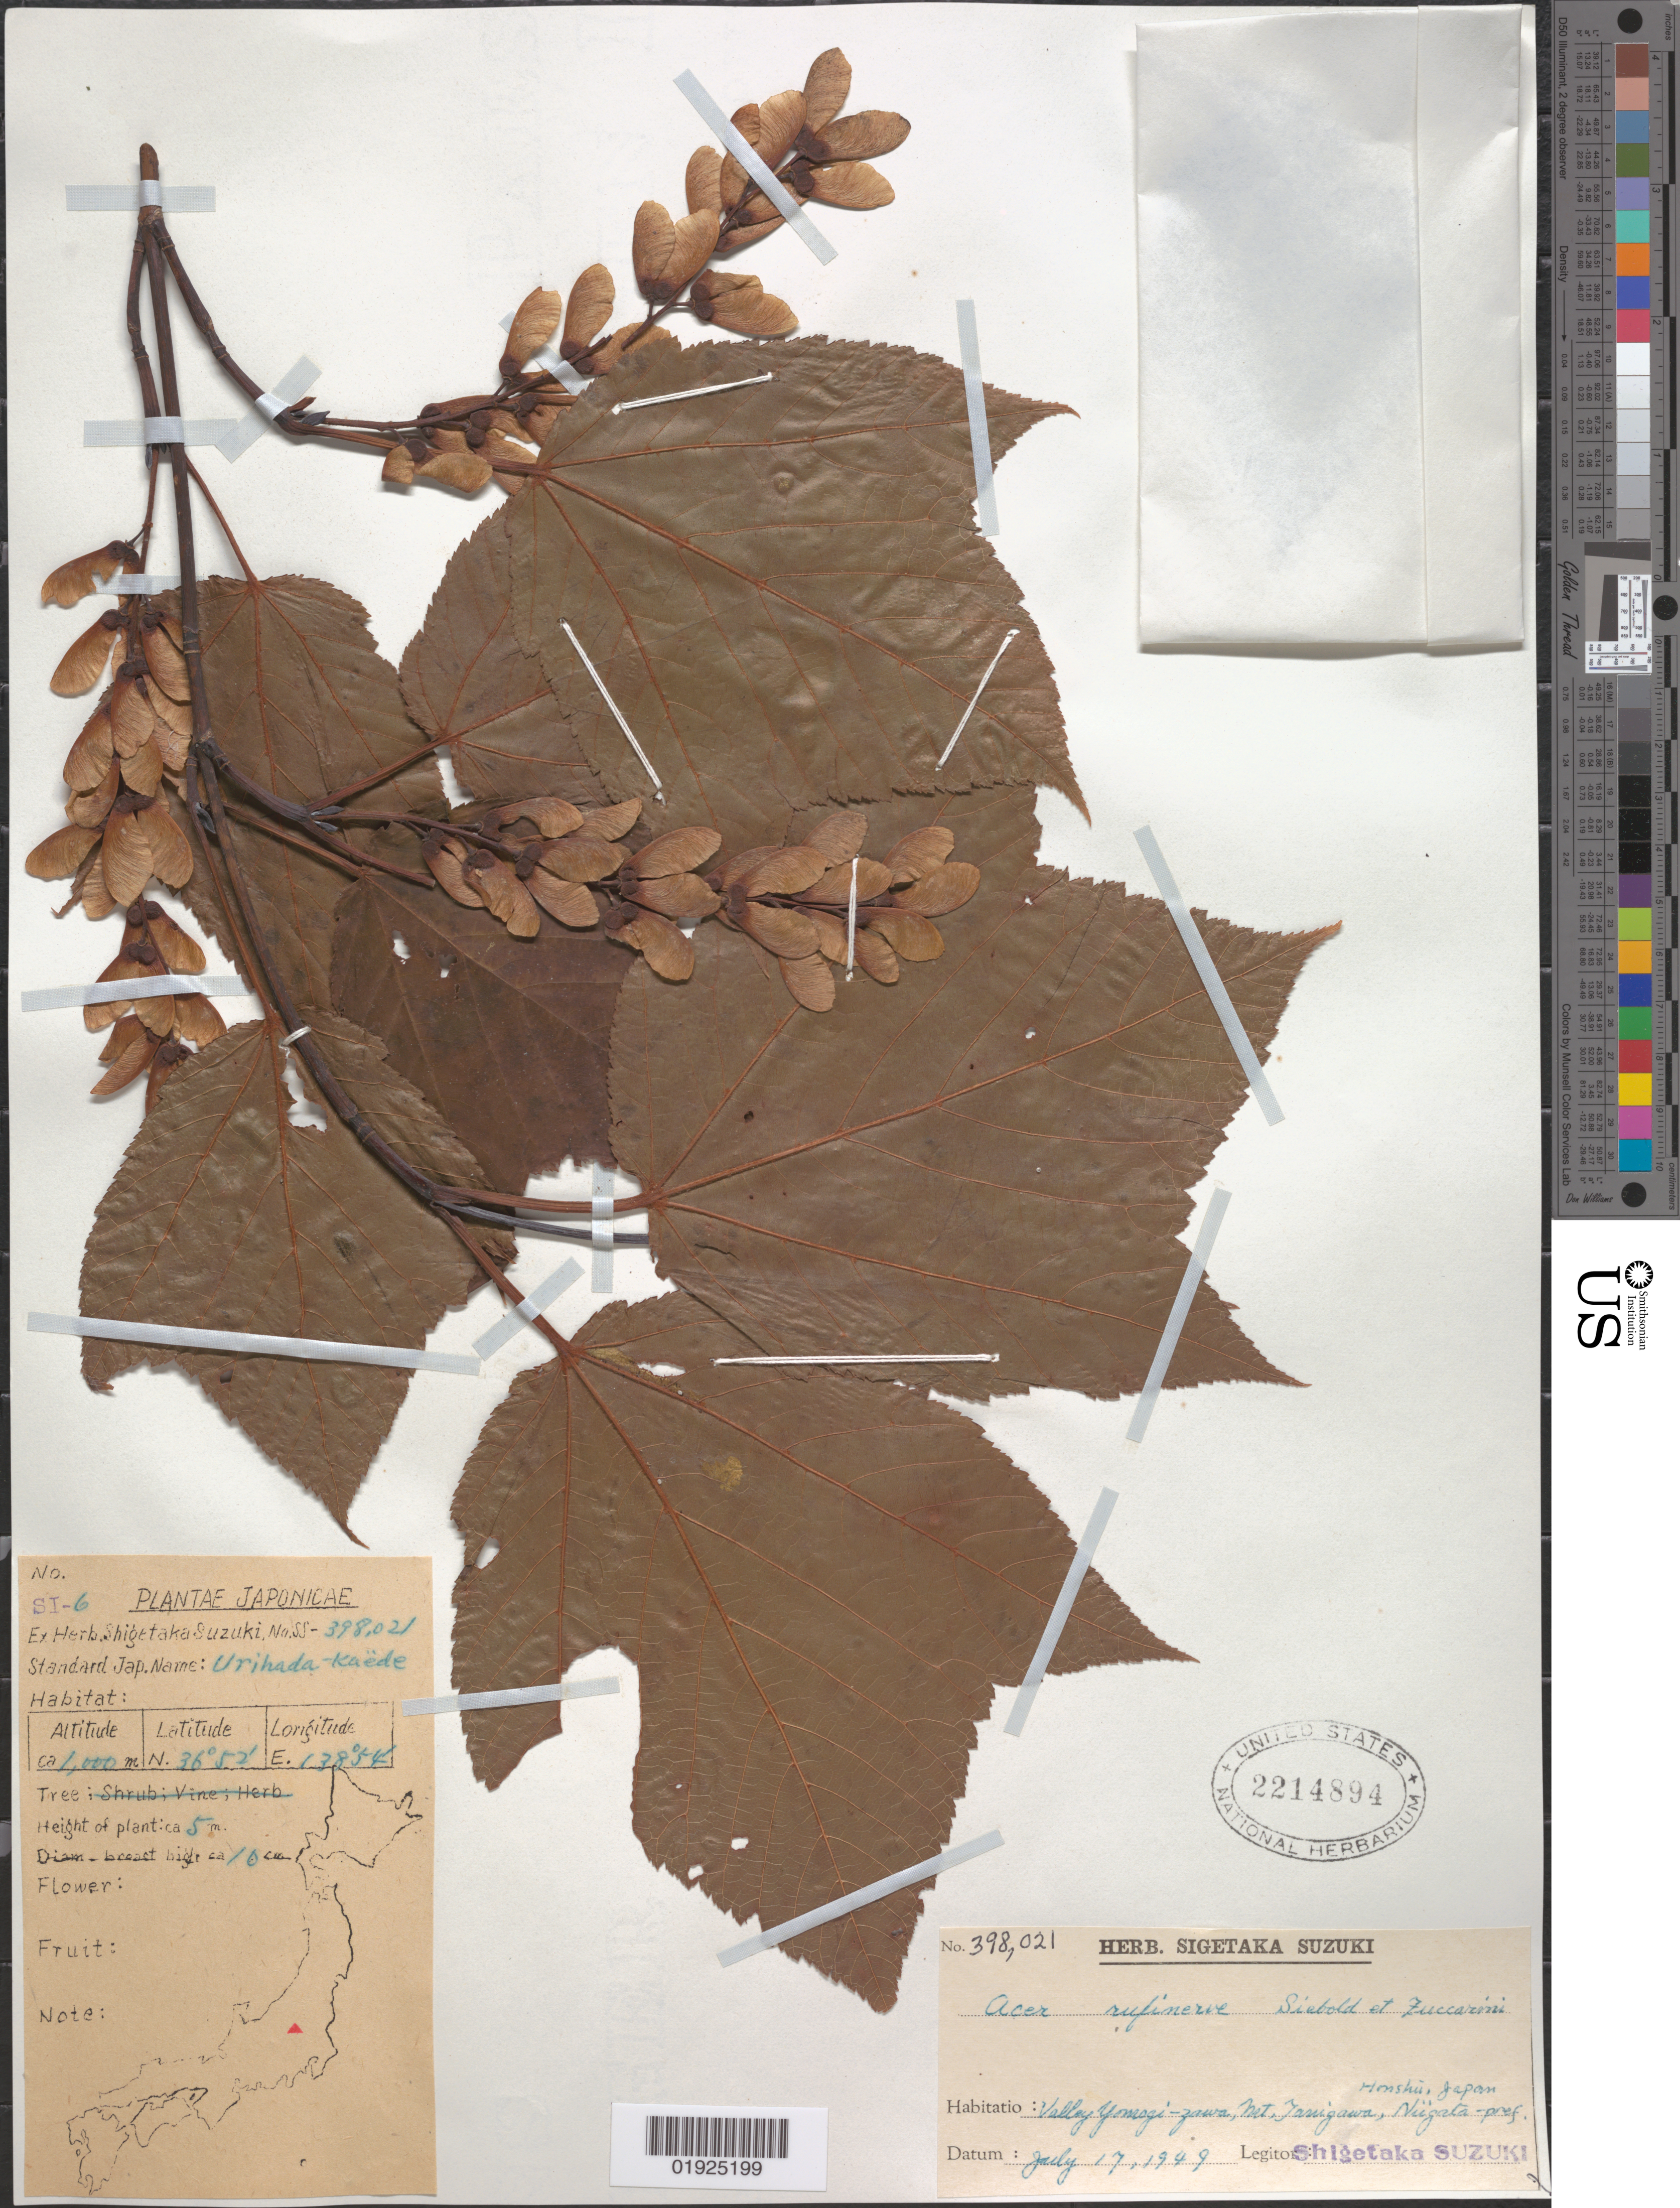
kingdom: Plantae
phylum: Tracheophyta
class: Magnoliopsida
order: Sapindales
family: Sapindaceae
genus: Acer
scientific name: Acer rufinerve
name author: Siebold & Zucc.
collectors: S. Suzuki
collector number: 398021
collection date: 1949-07-17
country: Japan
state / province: Niigata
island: Honshu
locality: Valley Yomogi-zawa, Mt. Tanigawa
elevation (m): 1000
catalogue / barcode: US 2214894